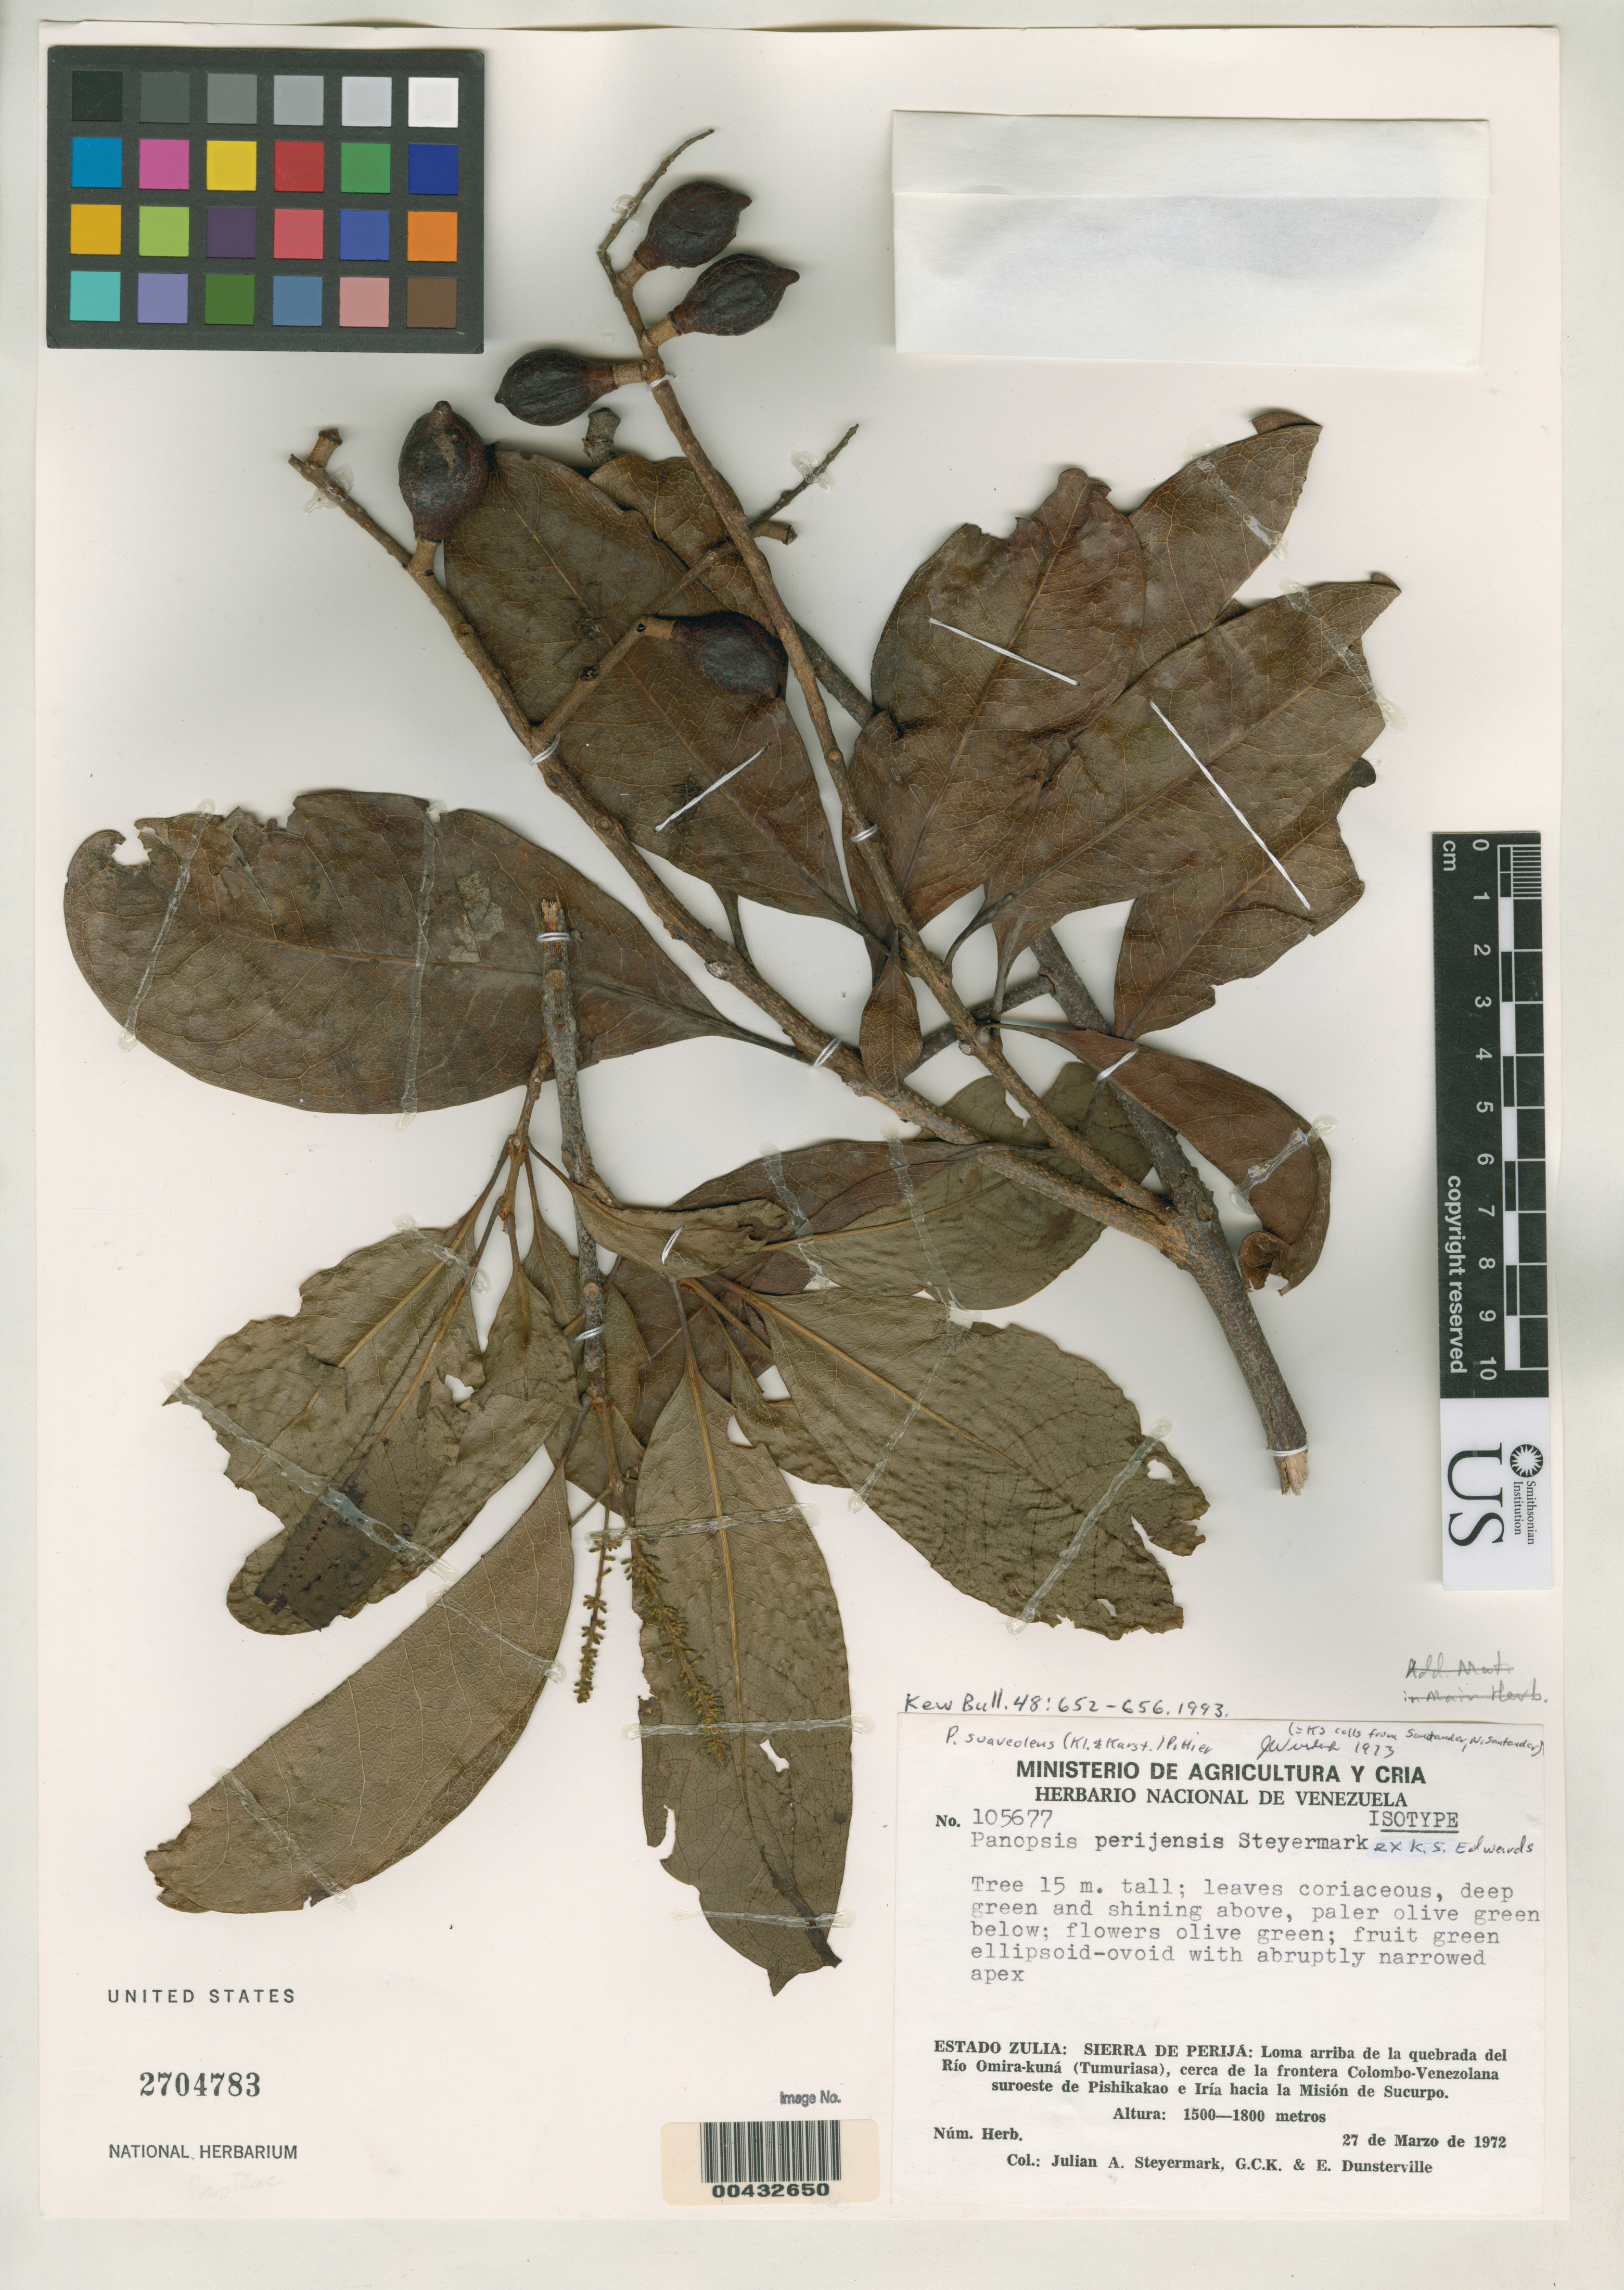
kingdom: Plantae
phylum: Tracheophyta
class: Magnoliopsida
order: Proteales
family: Proteaceae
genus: Panopsis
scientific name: Panopsis perijensis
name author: Steyerm. ex K.S. Edwards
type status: Isotype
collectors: J. Steyermark, G. C. K. Dunsterville & E. Dunsterville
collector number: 105677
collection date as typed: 27 Mar 1972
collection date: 1972-03-27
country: Venezuela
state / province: Zulia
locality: Sierra de Perija, Arriba de La Quebrada del Rio Omira-Kuna, Tumuriasa, sw Pishikakao E Iria Hacia La Mision de Sucurpo.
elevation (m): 1500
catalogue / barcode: US 2704783